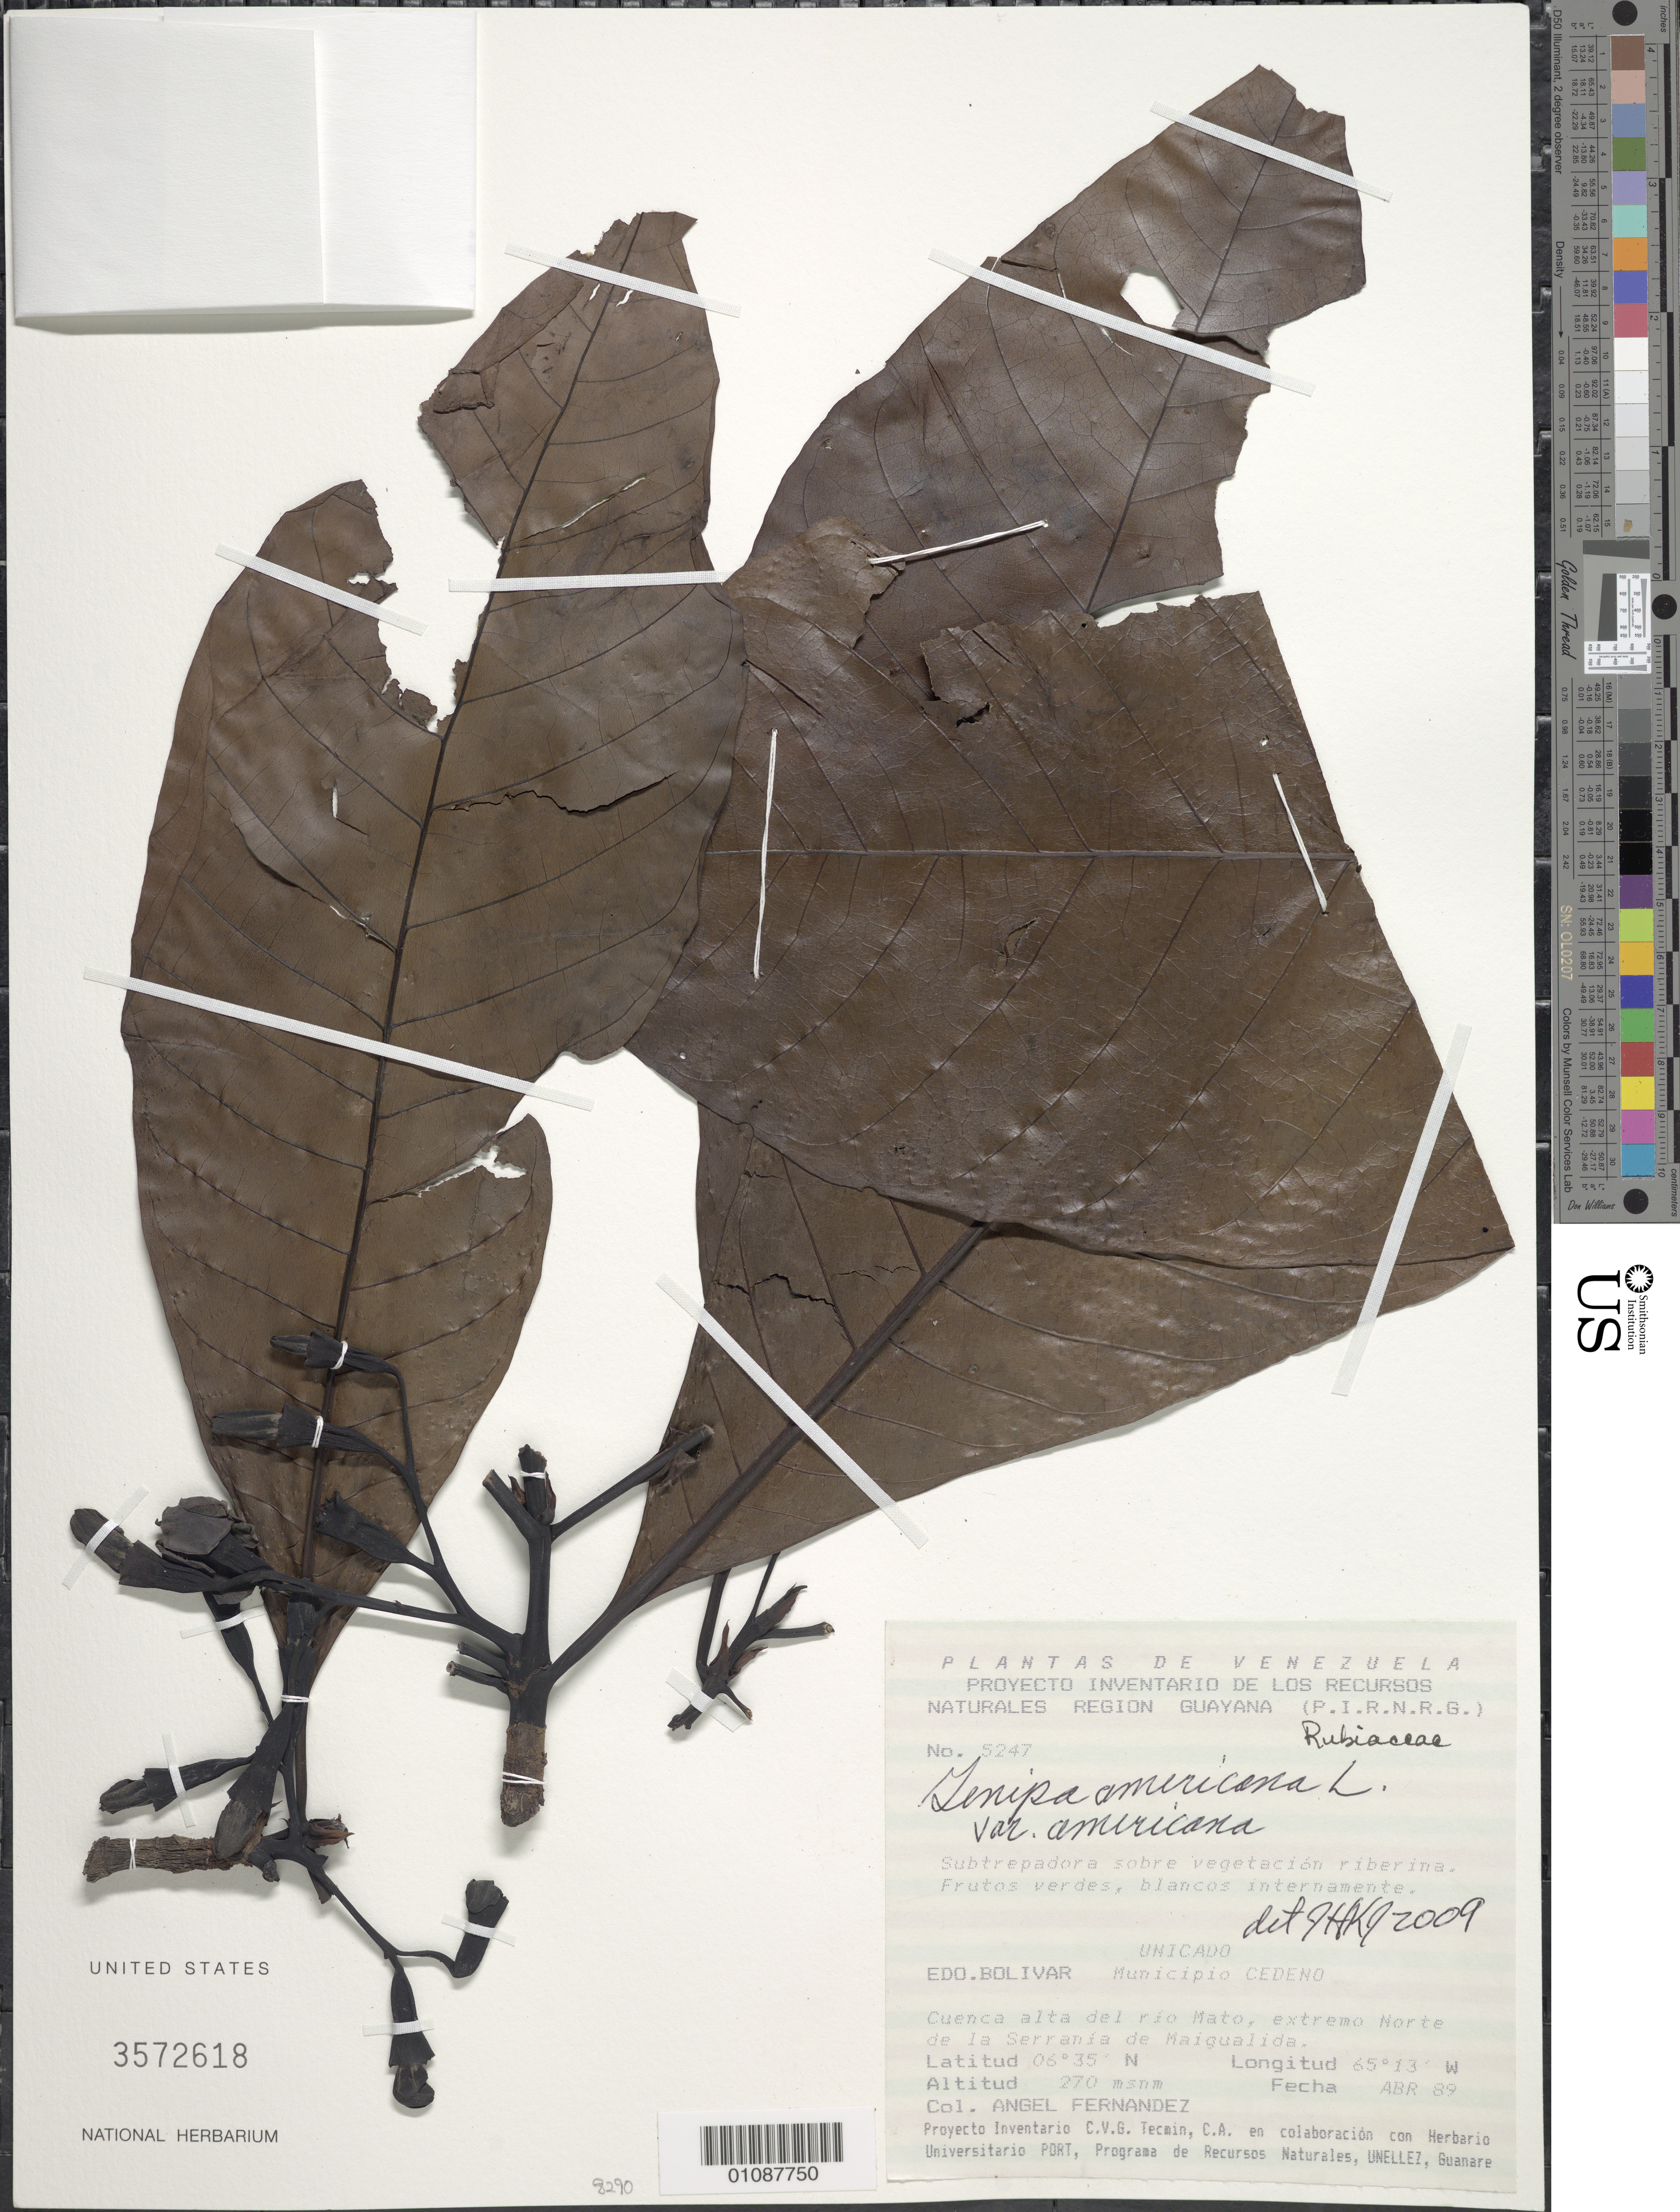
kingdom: Plantae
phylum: Tracheophyta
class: Magnoliopsida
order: Gentianales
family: Rubiaceae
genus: Genipa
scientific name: Genipa americana var. americana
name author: L.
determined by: Kirkbride, J. H.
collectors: A. Fernández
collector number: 5247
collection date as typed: Apr-89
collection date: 1989-04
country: Venezuela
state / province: Bolívar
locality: Mun. Cedeño, Río Mato, extremo Norte de la Serrania de Maigualida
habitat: Cuenca alta del rio. Sobre vegetacion riberina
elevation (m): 270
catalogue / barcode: US 3572618